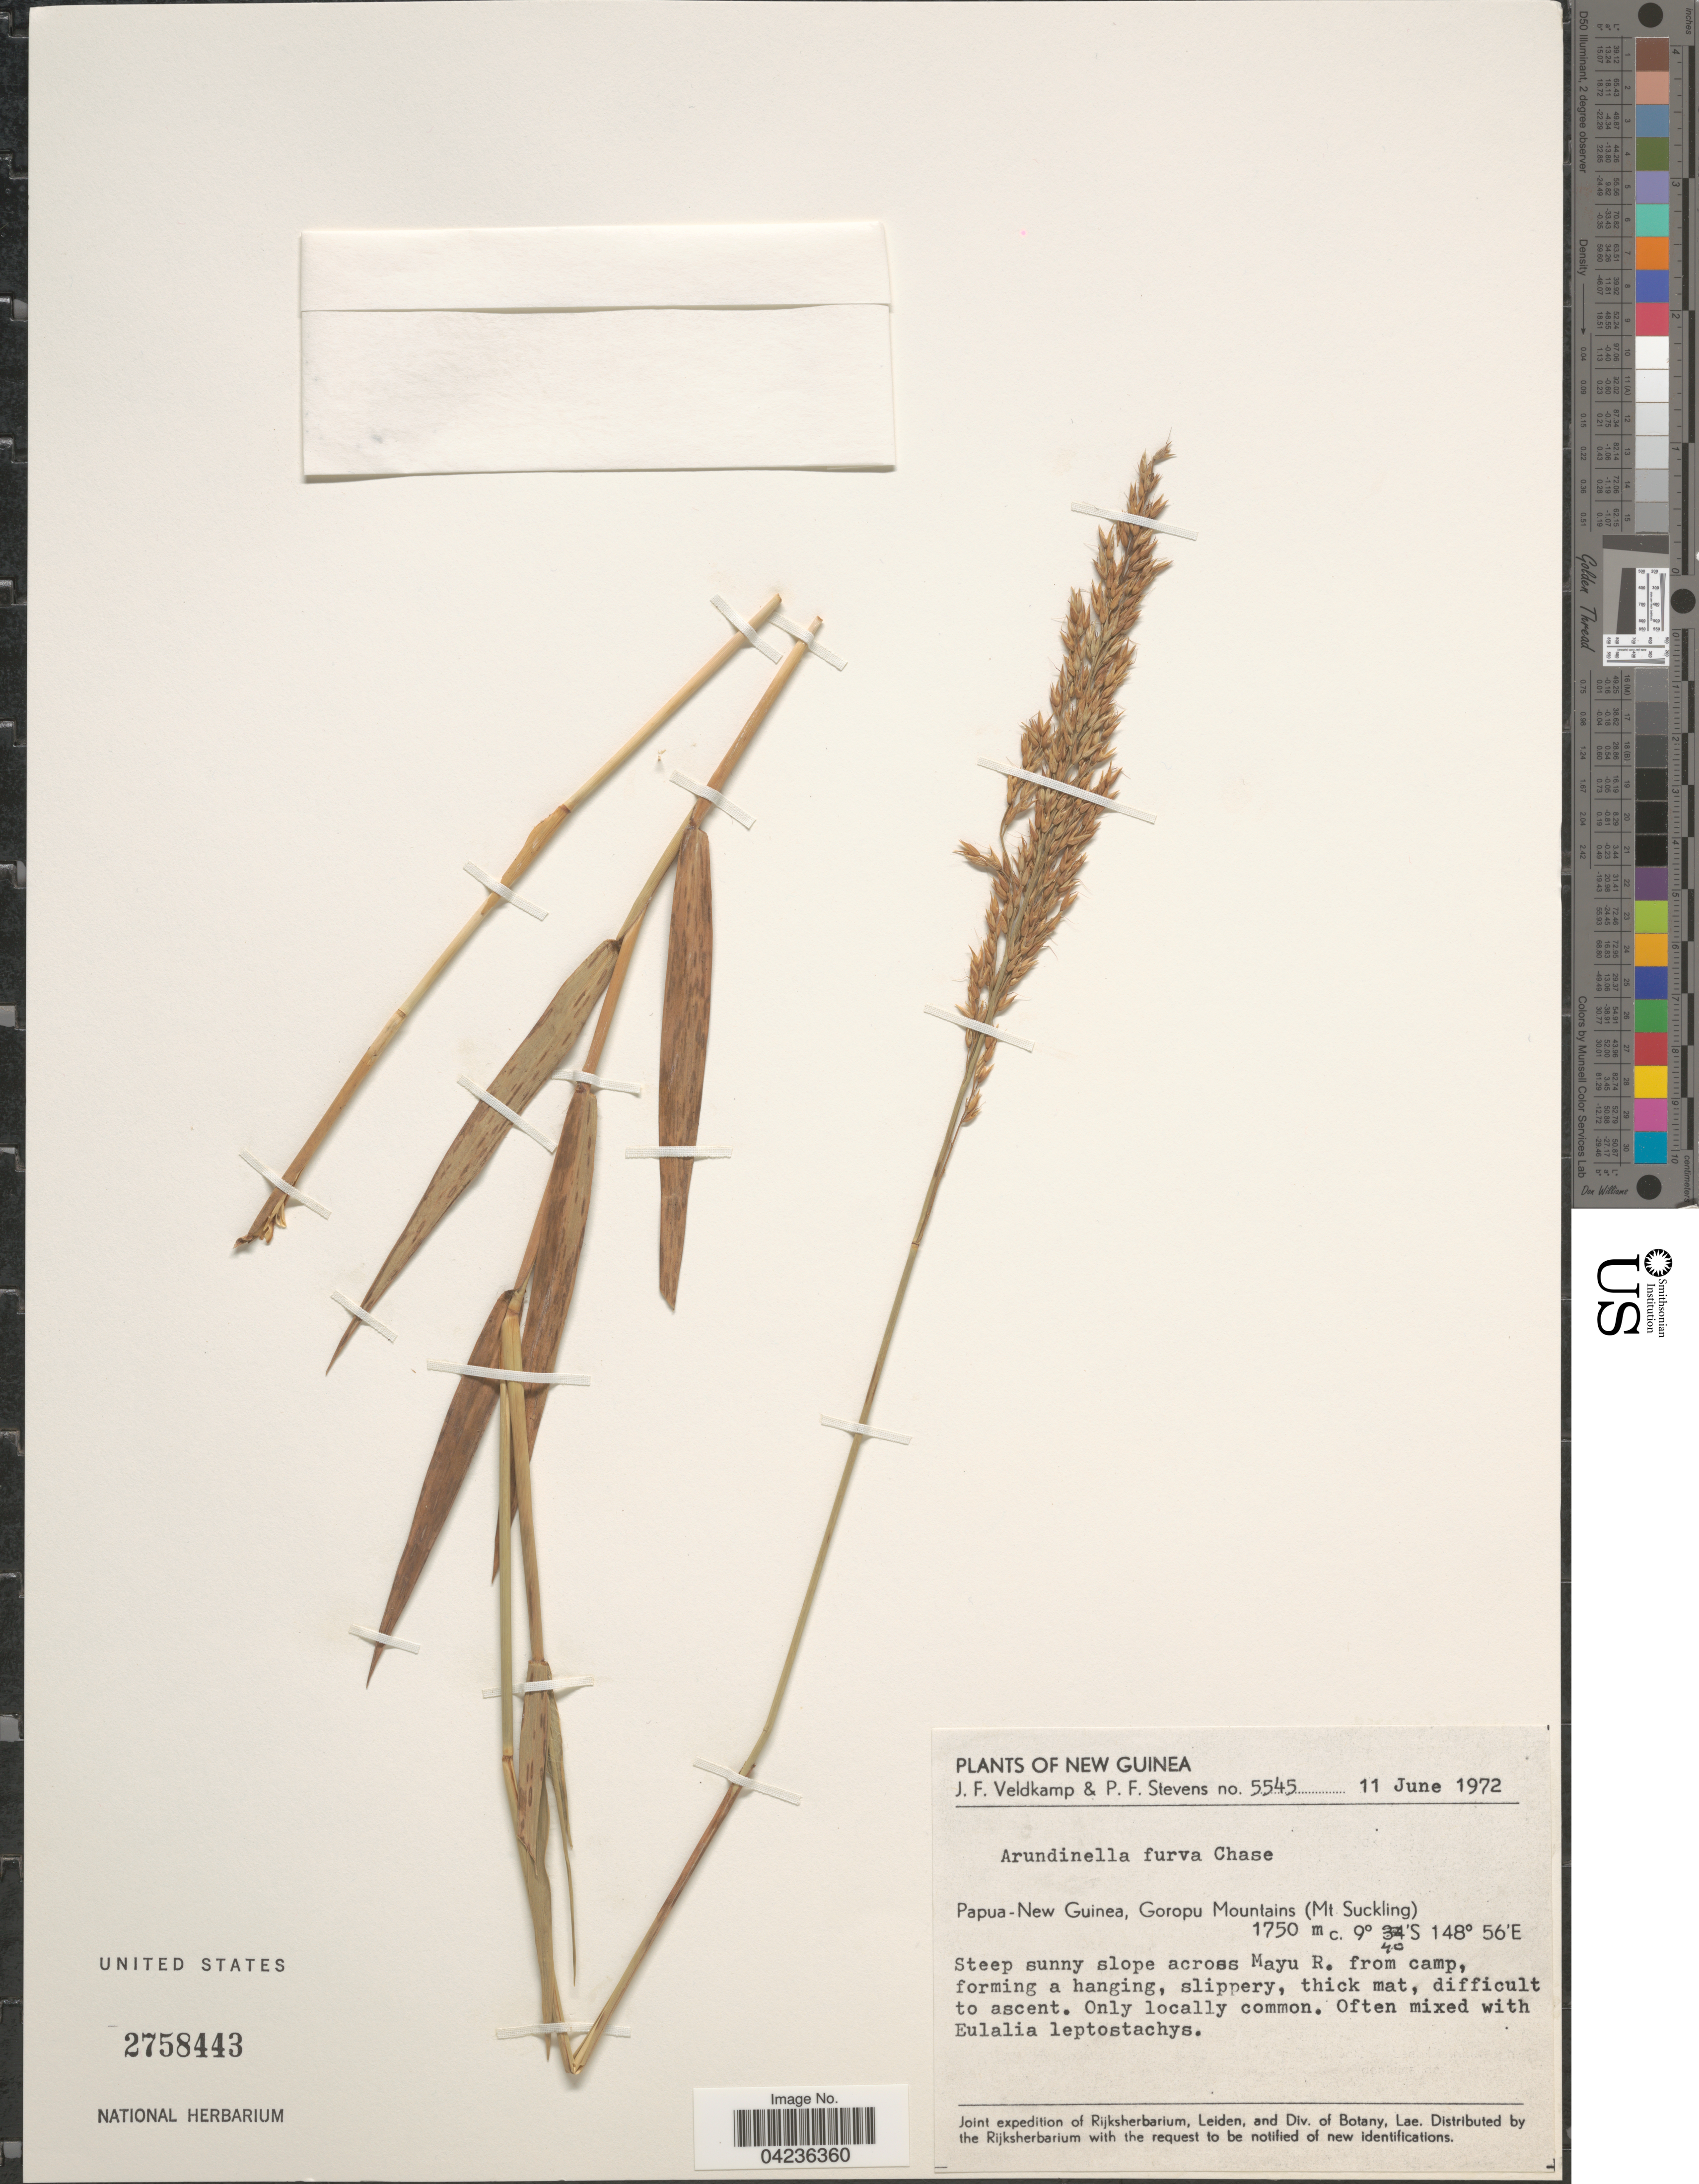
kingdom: Plantae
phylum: Tracheophyta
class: Liliopsida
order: Poales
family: Poaceae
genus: Arundinella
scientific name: Arundinella furva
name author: E.W.B. Chase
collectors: J. F. Veldkamp & P. F. Stevens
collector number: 5545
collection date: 1972-06-11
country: Papua New Guinea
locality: New Guinea. Goropu Mountains (Mt. Suckling). Steep sunny slope across Mayu R. from camp. Joint expedition of Rijksherbarium, Leiden, and Div. Botany, Lae.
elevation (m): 1750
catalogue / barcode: US 2758443